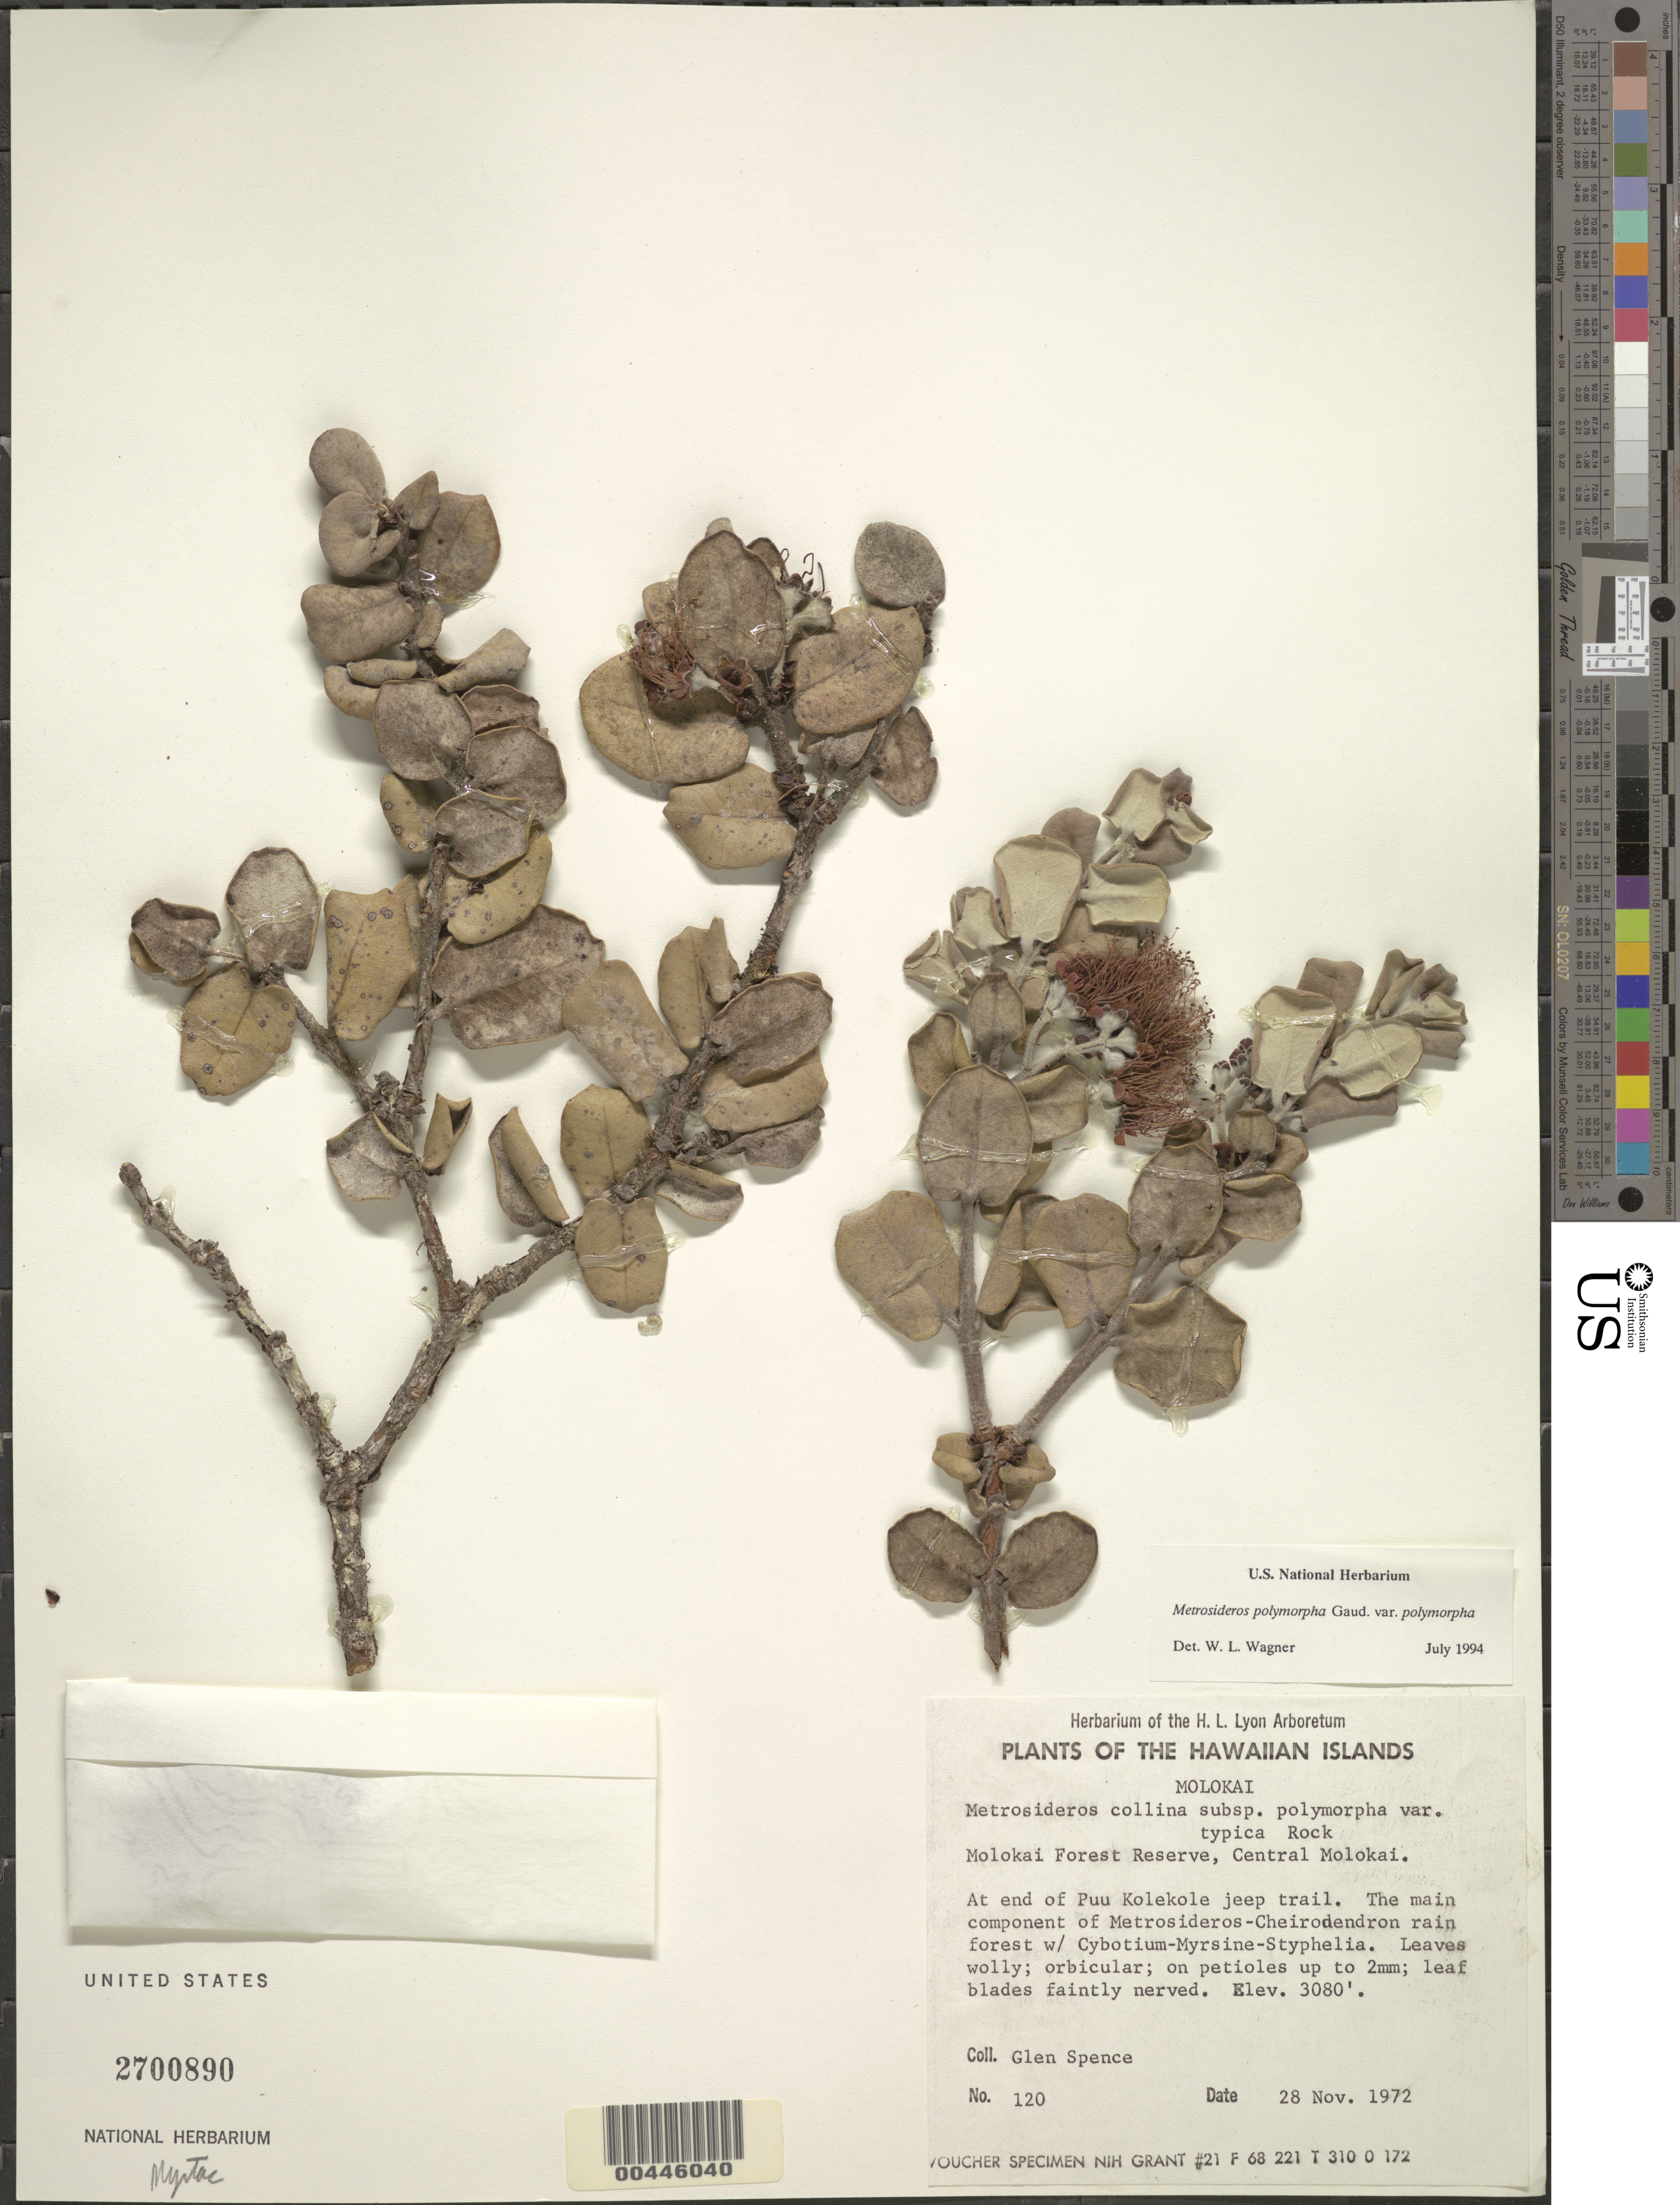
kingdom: Plantae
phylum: Tracheophyta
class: Magnoliopsida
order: Myrtales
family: Myrtaceae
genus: Metrosideros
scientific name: Metrosideros polymorpha var. polymorpha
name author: Gaudich.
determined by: Wagner, W. L., (BOT), Smithsonian Institution - National Museum of Natural History (UNITED STATES)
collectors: G. Spence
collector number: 120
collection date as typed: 28 Nov 1972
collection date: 1972-11-28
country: United States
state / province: Hawaii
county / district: Maui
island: Moloka'i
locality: Molokai For Res, central Molokai, at end of Puu Kolekole jeep trail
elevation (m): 939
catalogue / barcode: US 2700890